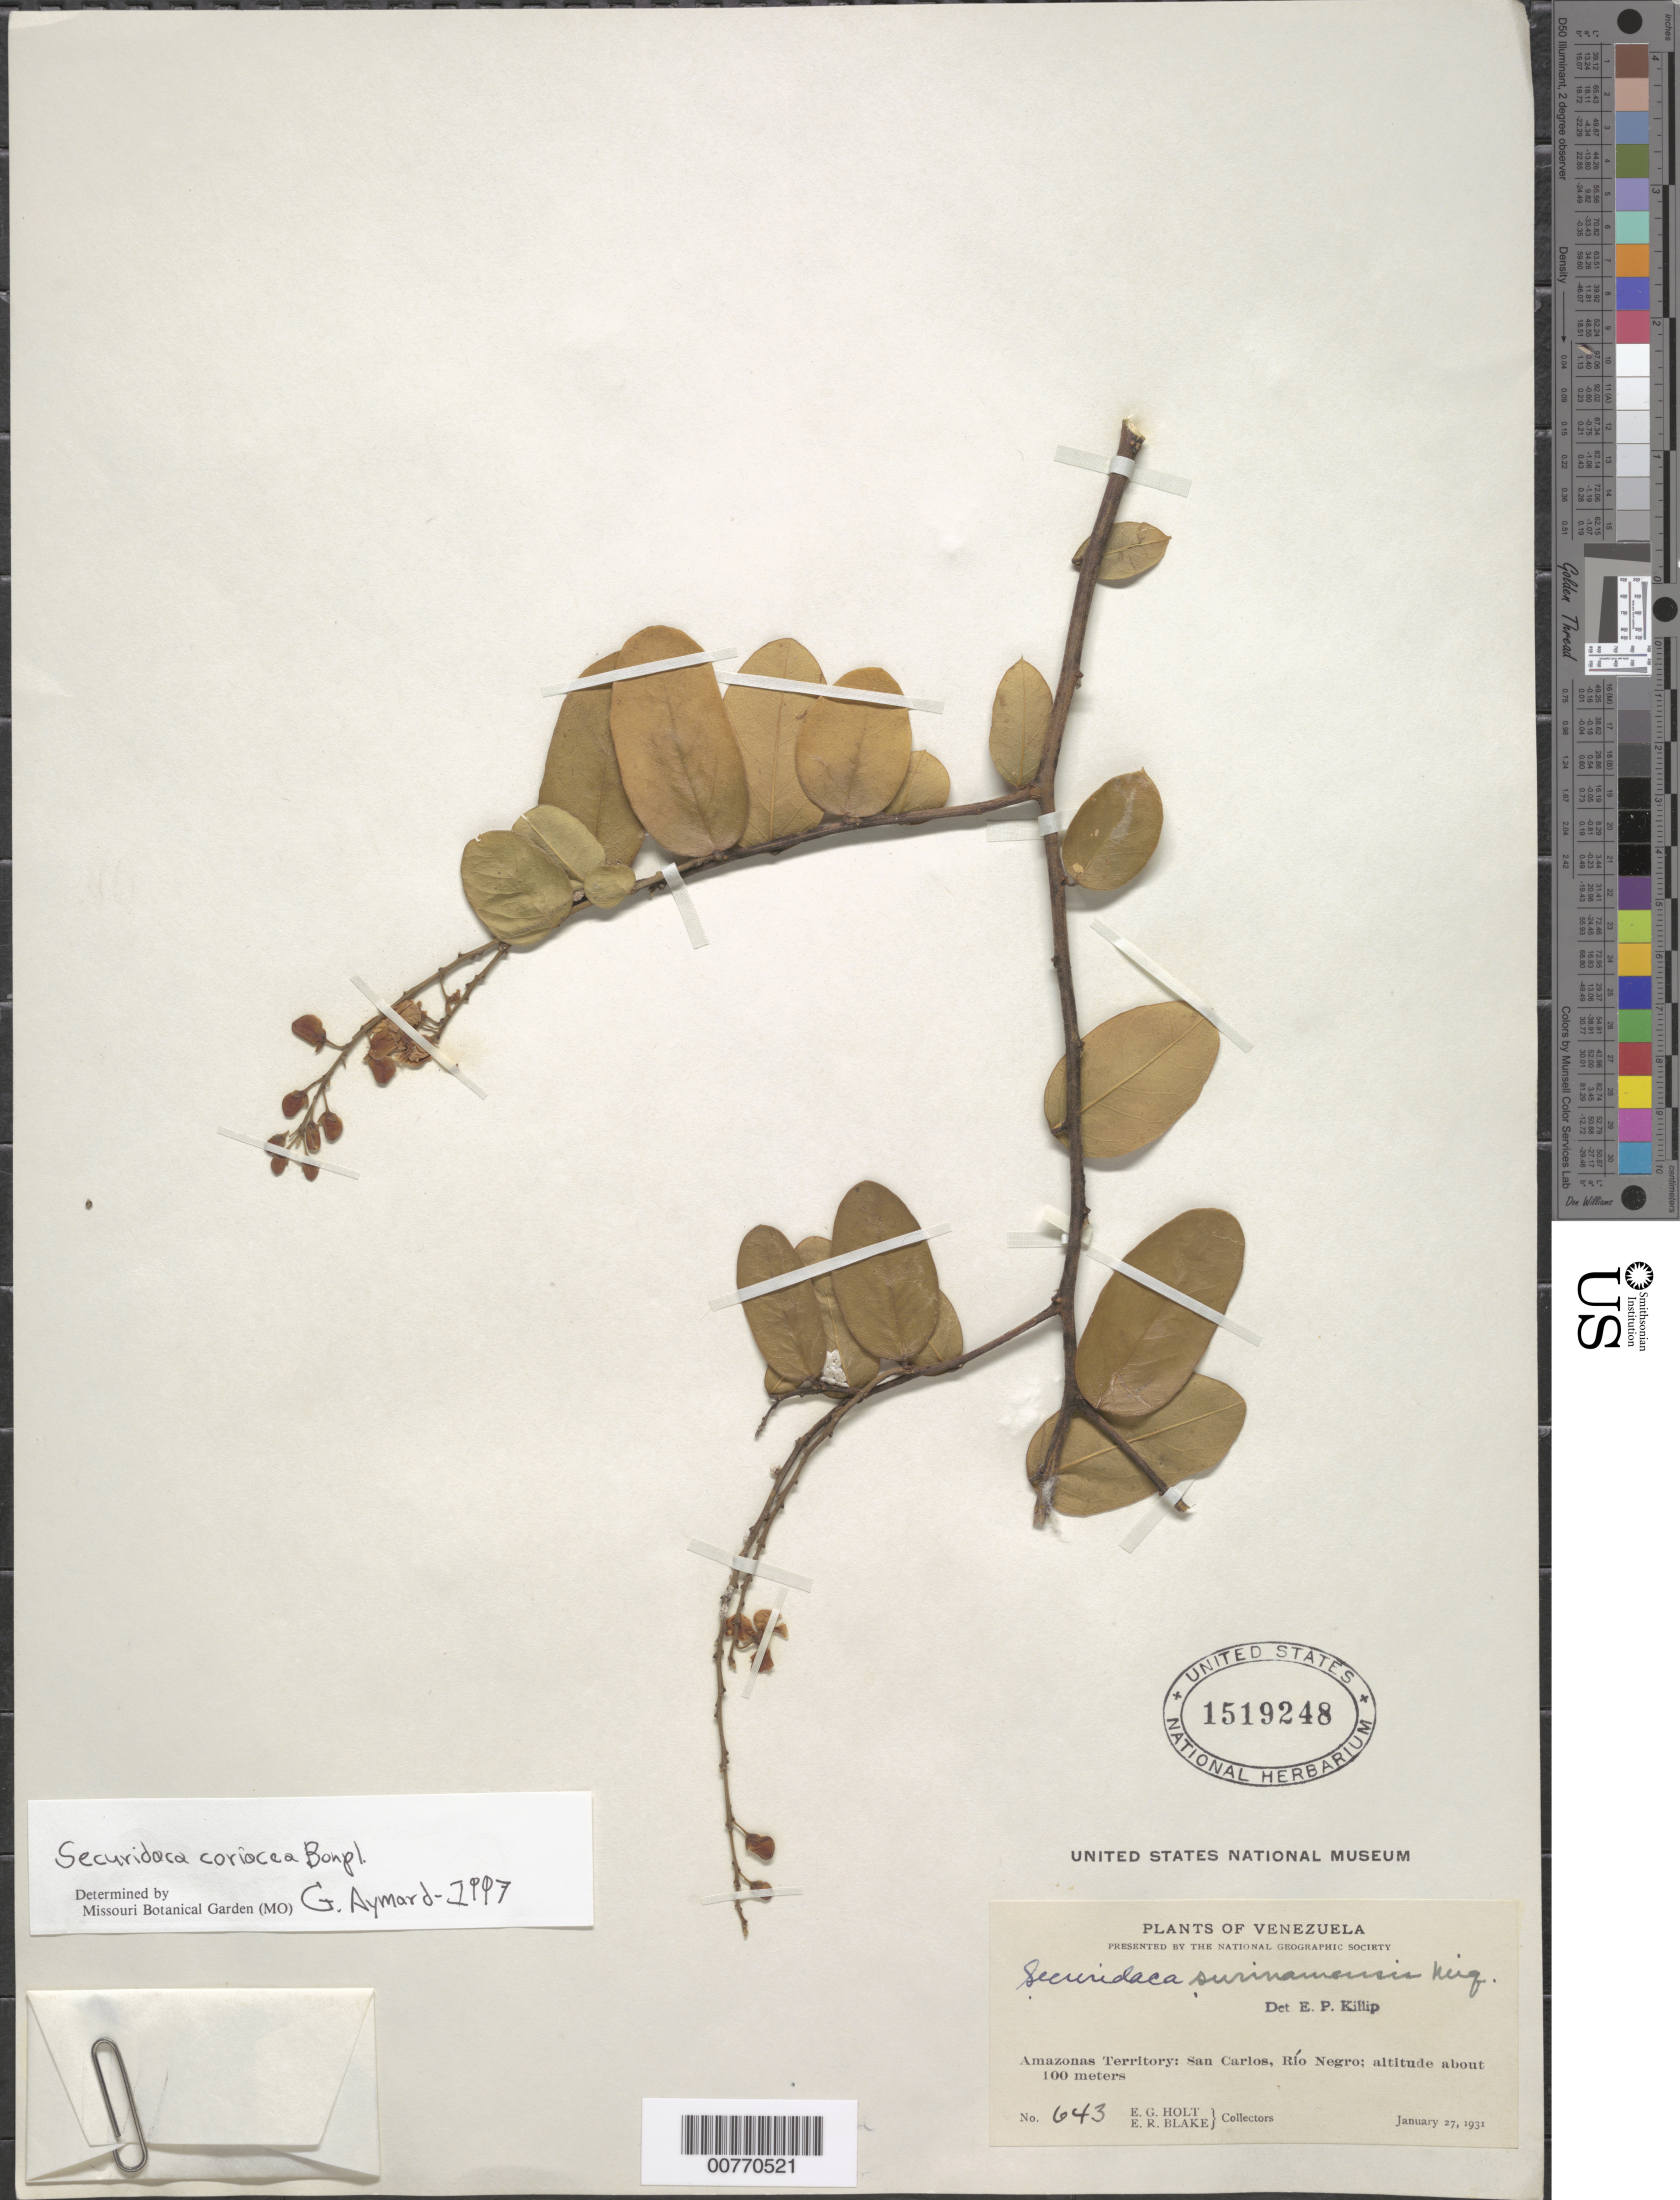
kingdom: Plantae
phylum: Tracheophyta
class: Magnoliopsida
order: Fabales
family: Polygalaceae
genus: Securidaca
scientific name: Securidaca coriacea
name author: Bonpl. ex Steud.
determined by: Aymard C., G. A., (PORT), Univ. Nac. Exp. de los Llanos Ezequiel Zamora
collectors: E. Holt & E. R. Blake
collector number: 643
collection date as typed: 27-Jan-31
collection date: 1931-01-27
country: Venezuela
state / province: Amazonas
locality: San Carlos, Río Negro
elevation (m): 100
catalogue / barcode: US 1519248